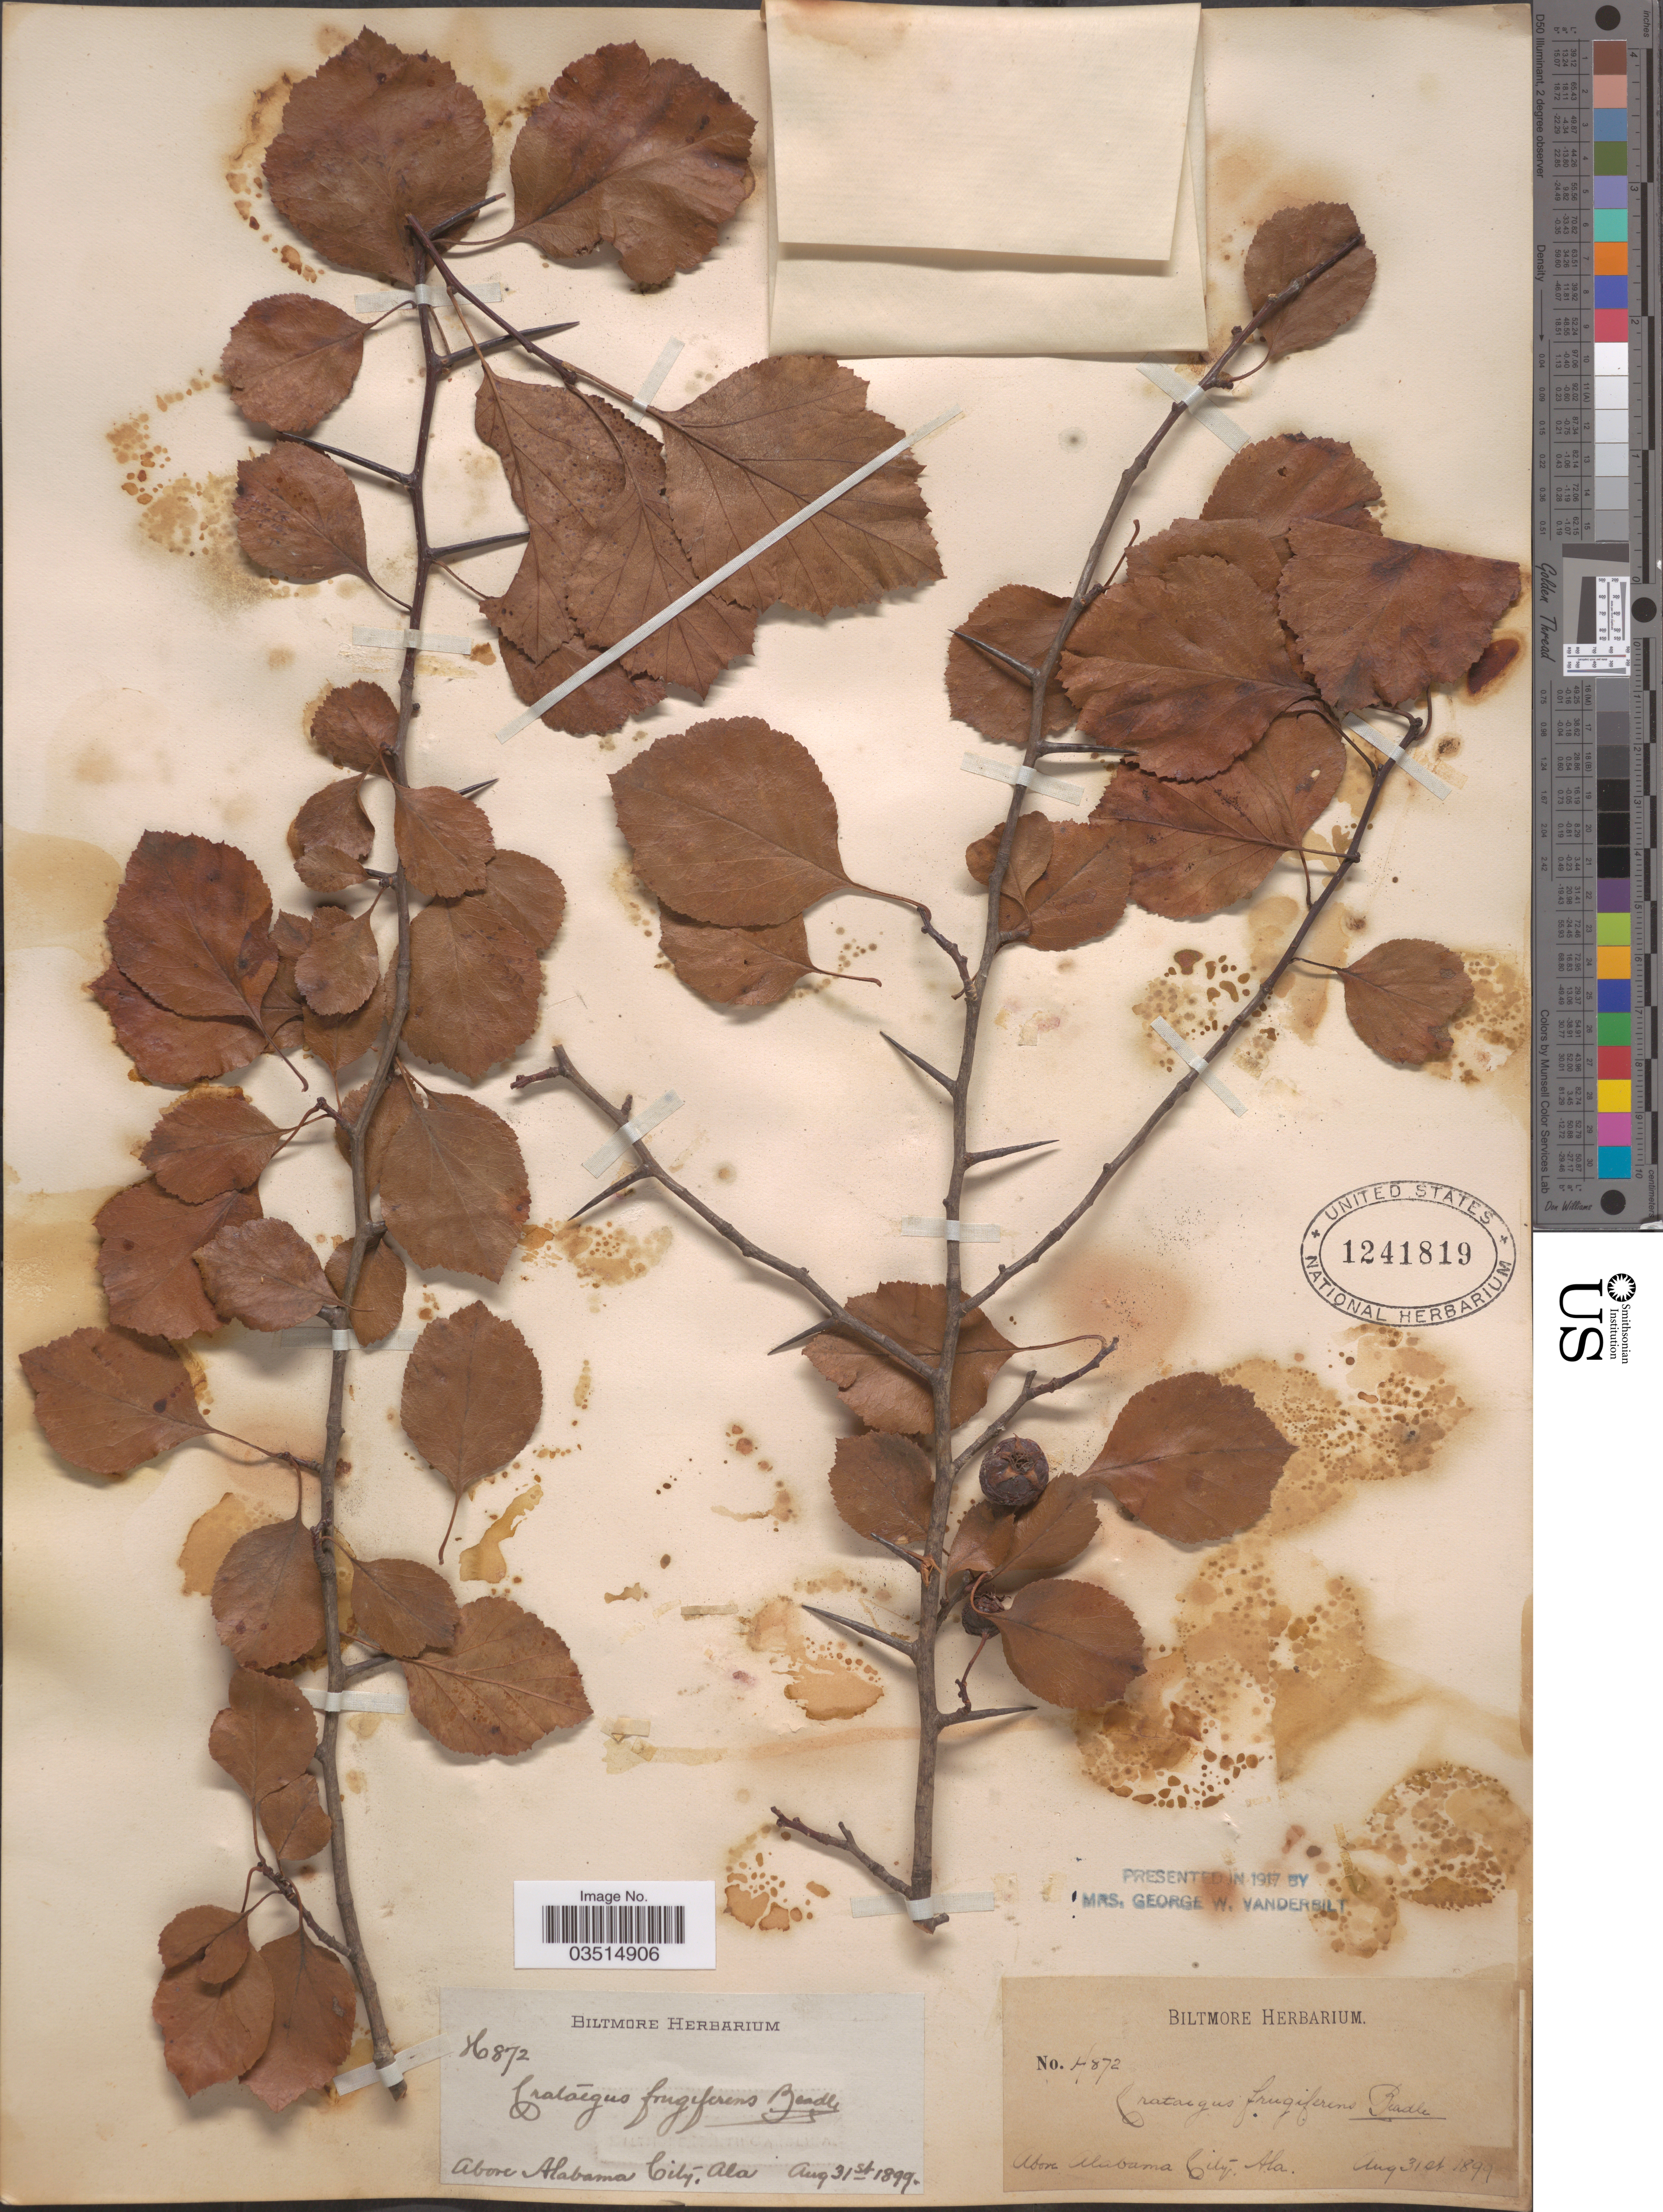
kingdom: Plantae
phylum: Tracheophyta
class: Magnoliopsida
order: Rosales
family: Rosaceae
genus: Crataegus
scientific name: Crataegus frugiferens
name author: Beadle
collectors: ex herb. Biltmore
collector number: H872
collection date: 1899-08-31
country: United States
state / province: Alabama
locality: Above Alabama City.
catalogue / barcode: US 1241819